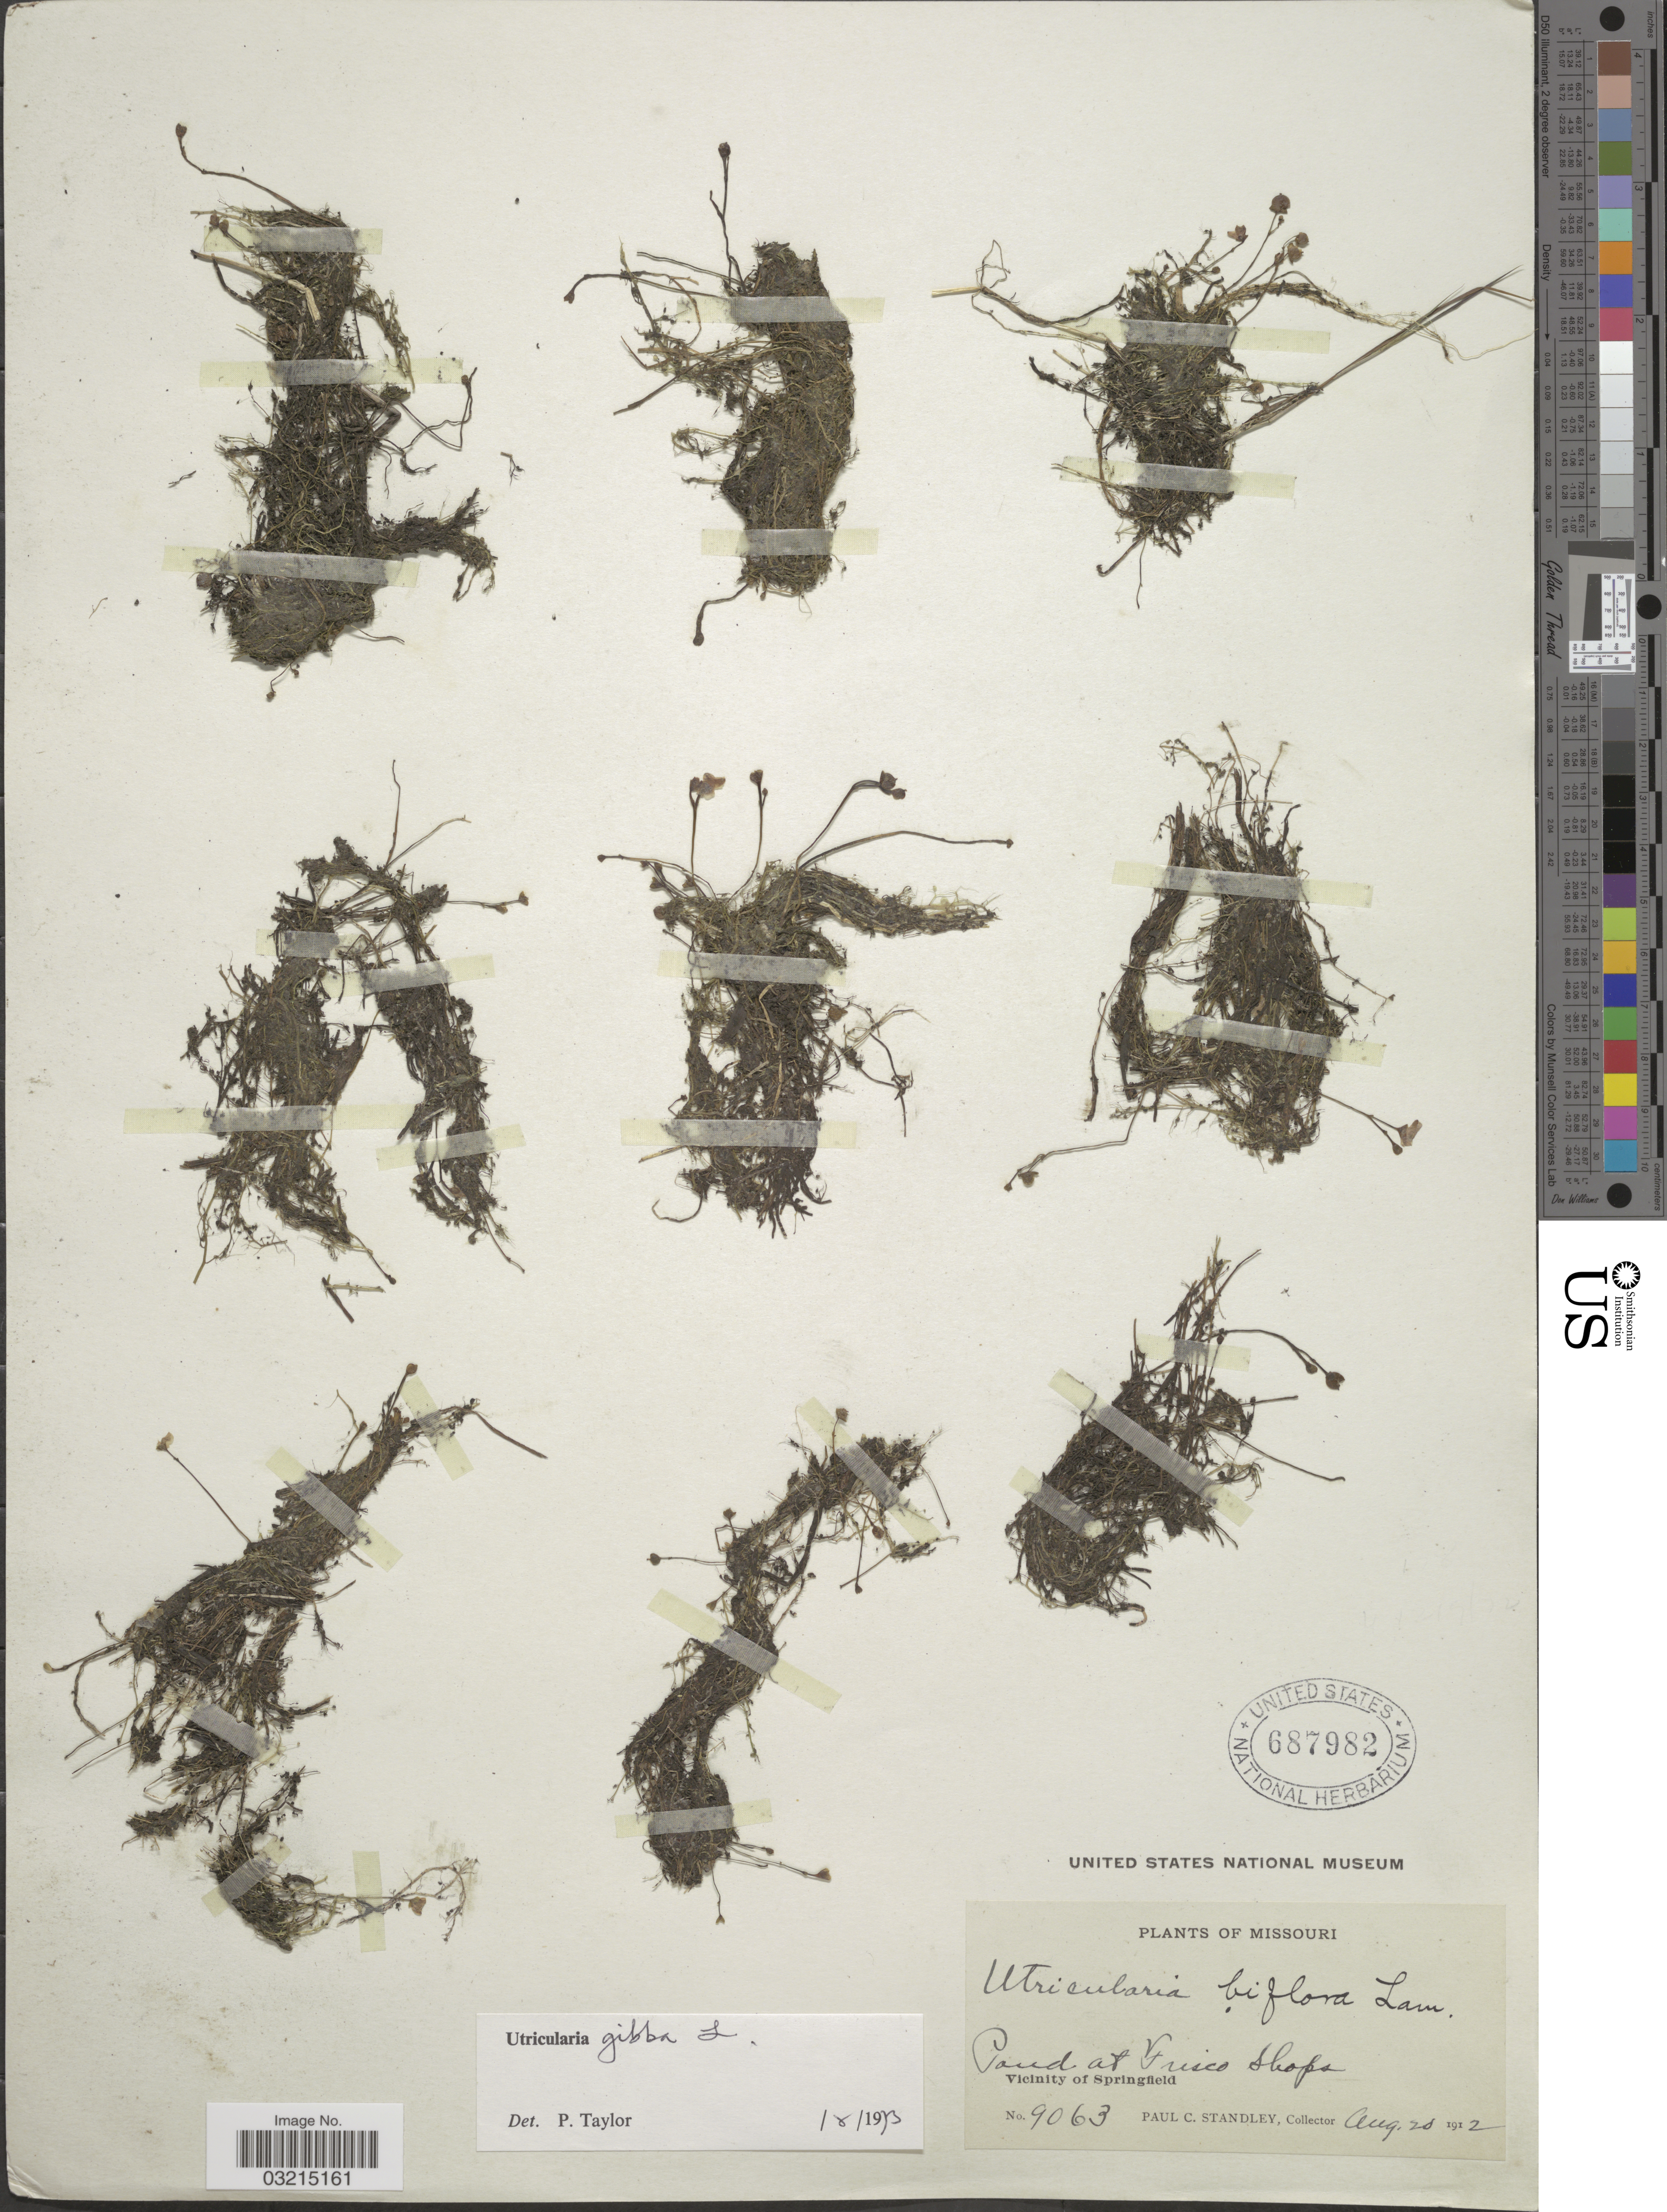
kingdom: Plantae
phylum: Tracheophyta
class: Magnoliopsida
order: Lamiales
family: Lentibulariaceae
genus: Utricularia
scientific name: Utricularia gibba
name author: L.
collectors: P. C. Standley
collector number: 9063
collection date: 1912-08-20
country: United States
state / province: Missouri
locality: Pond at Frisco Shops. Vicinity of Springfield.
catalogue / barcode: US 687982